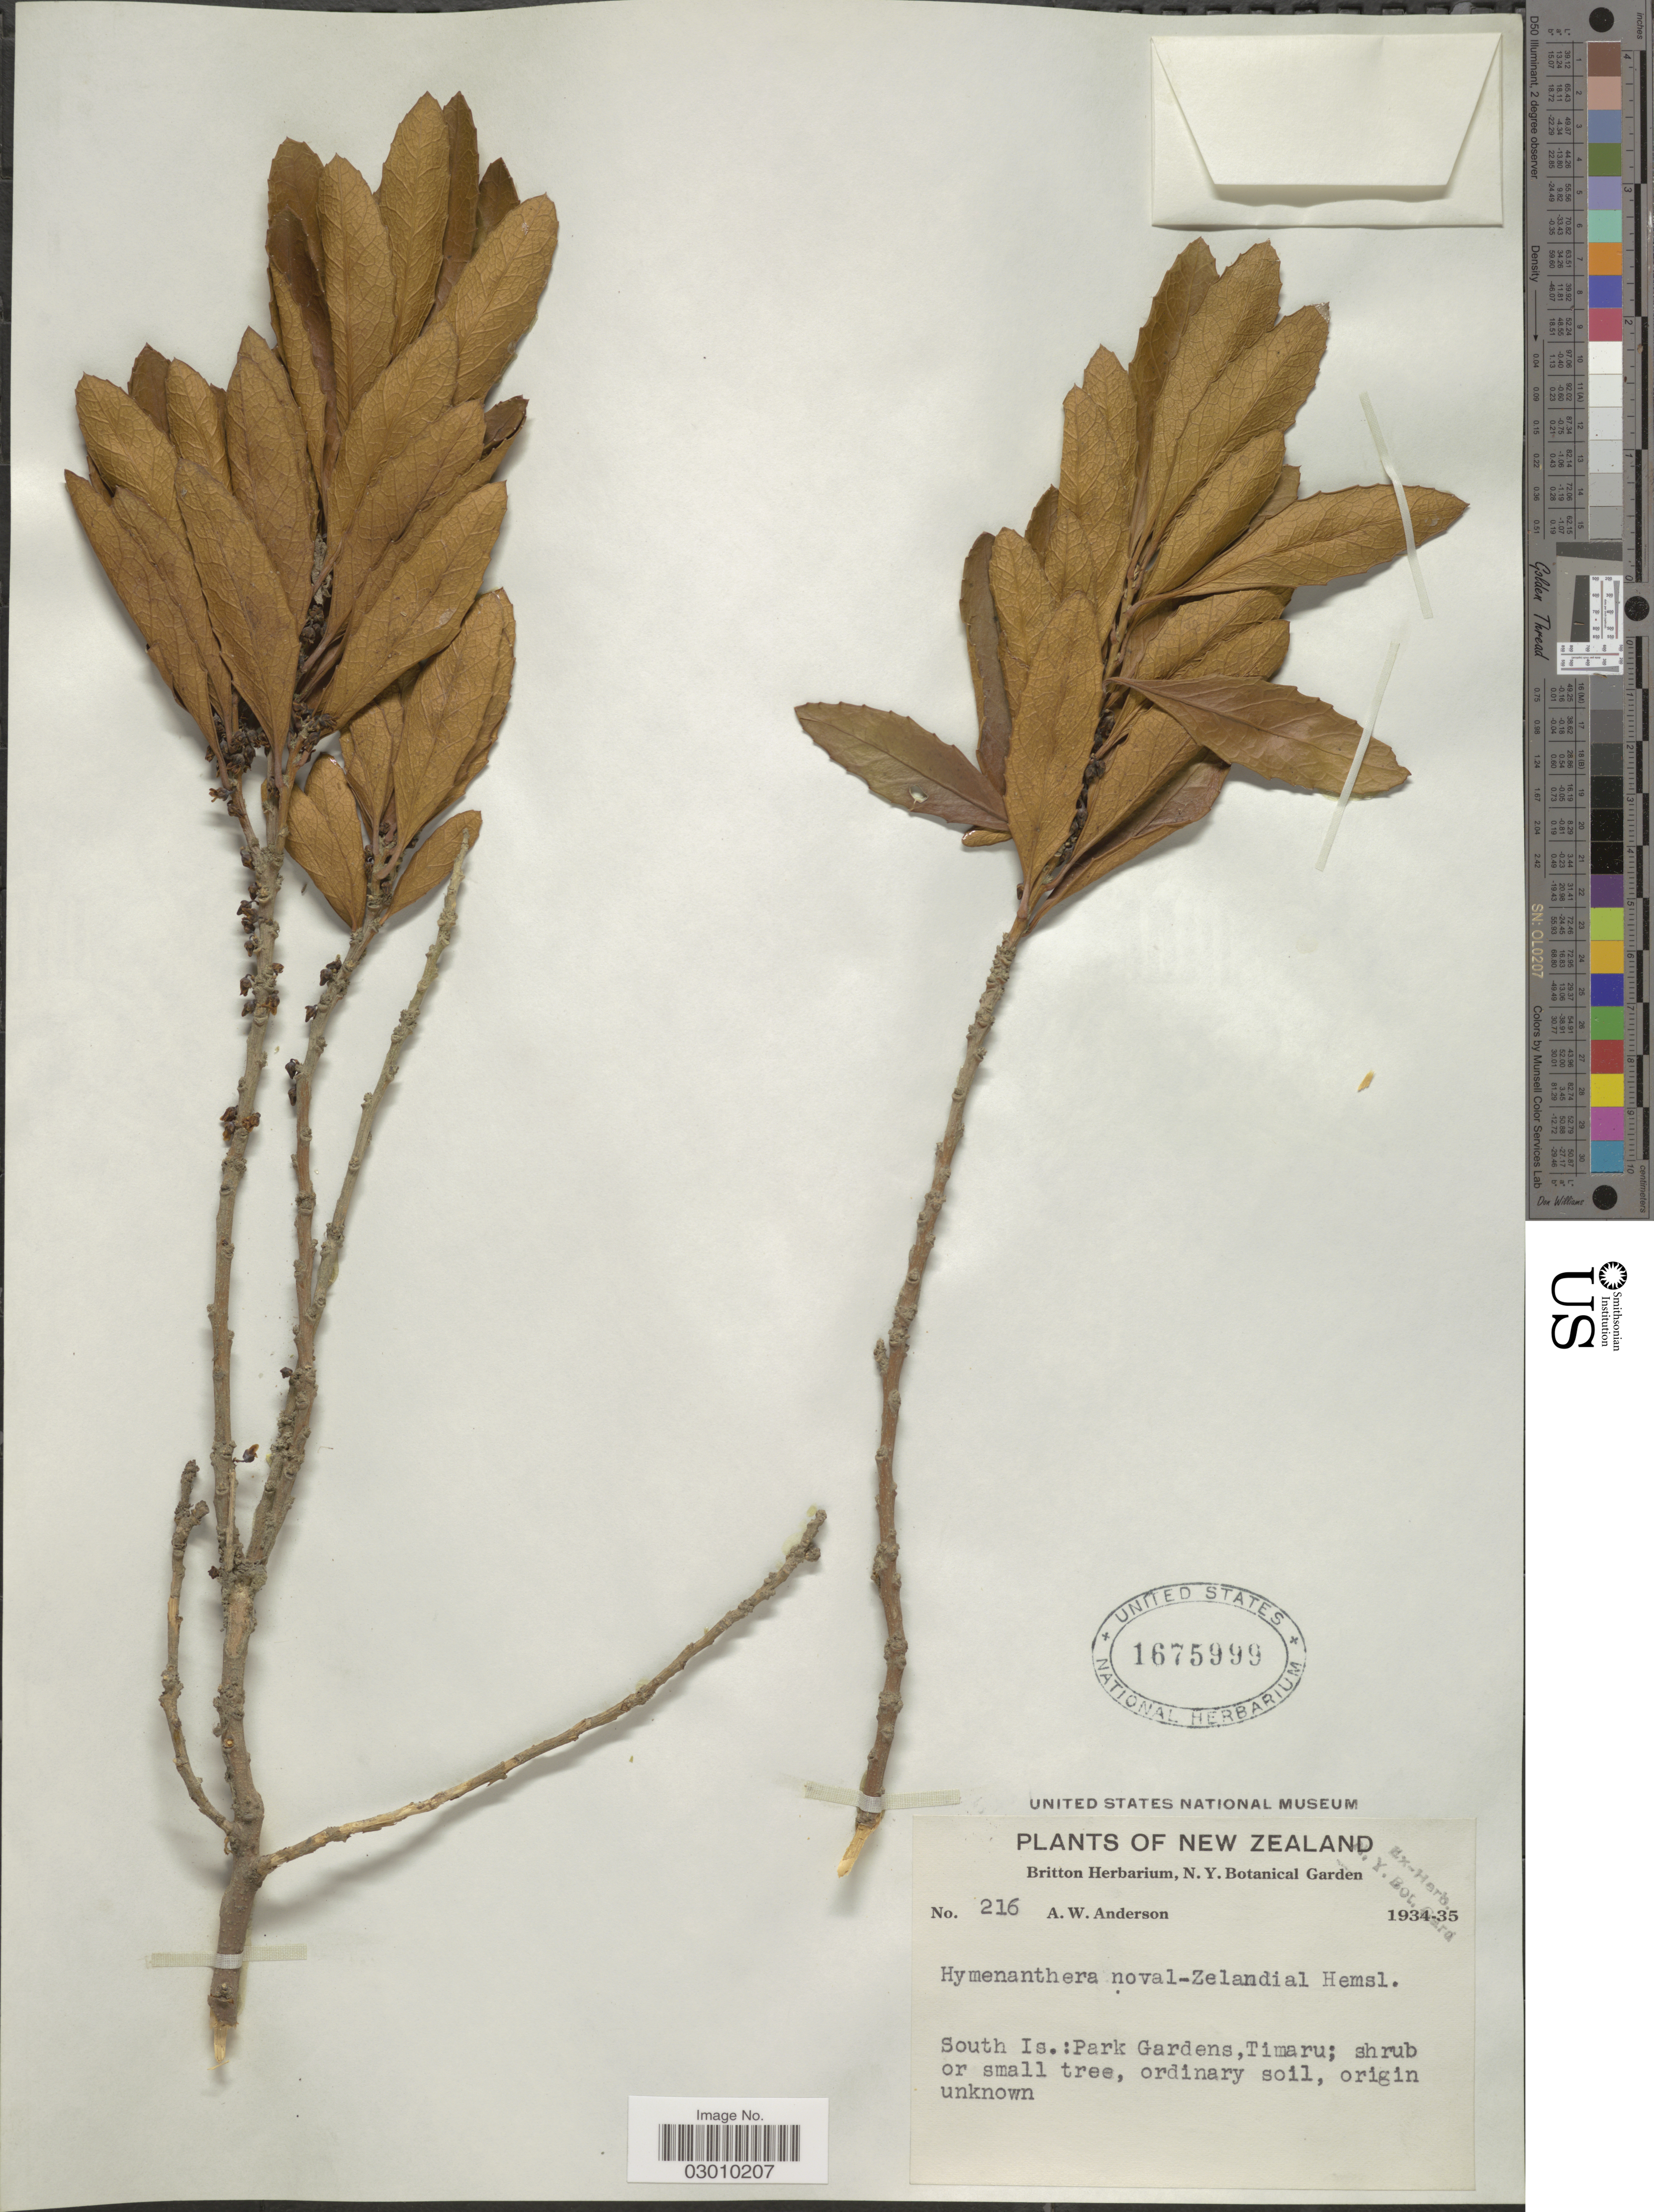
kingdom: Plantae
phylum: Tracheophyta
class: Magnoliopsida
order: Malpighiales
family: Violaceae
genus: Melicytus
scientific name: Melicytus sp.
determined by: Strong, Mark T., (BOT), Smithsonian Institution - National Museum of Natural History (UNITED STATES)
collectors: A. W. Anderson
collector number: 216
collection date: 1934/1935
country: New Zealand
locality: South Is.: Park Gardens, Timaru.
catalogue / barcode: US 1675999